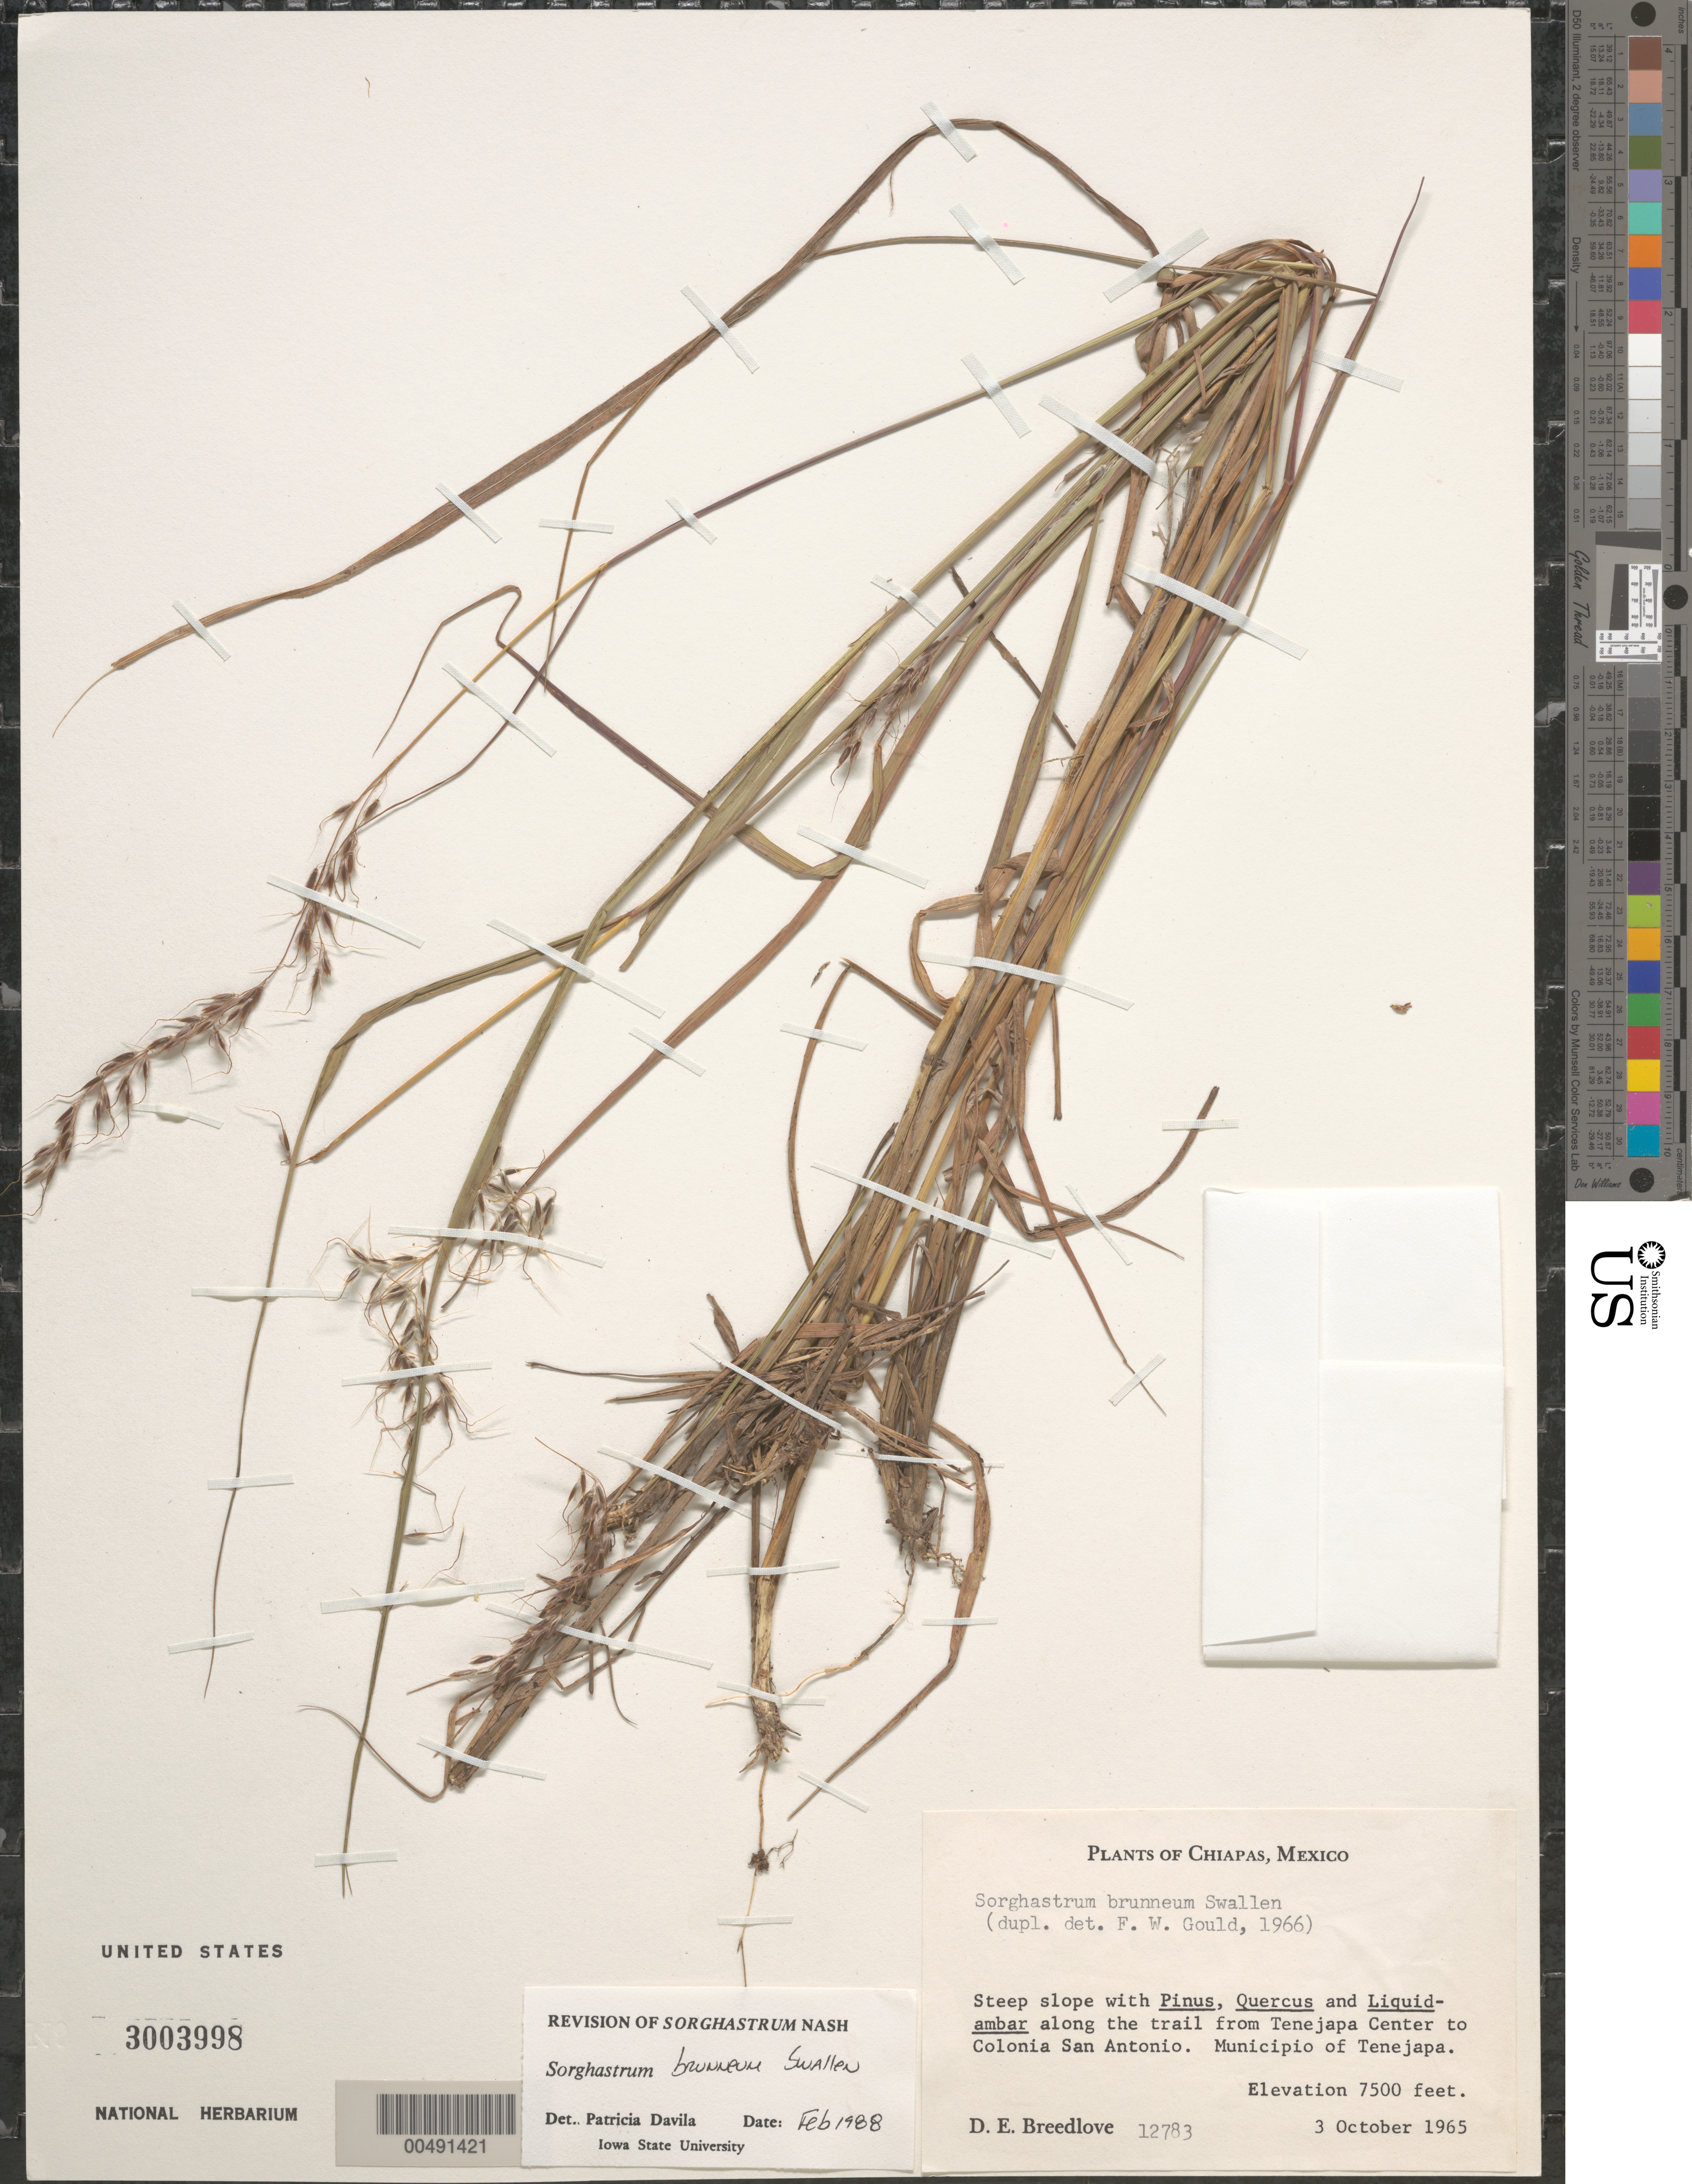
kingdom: Plantae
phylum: Tracheophyta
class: Liliopsida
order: Poales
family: Poaceae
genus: Sorghastrum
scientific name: Sorghastrum brunneum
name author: Swallen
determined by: Dávila, P. D.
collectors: D. E. Breedlove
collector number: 12783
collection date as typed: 3 Oct 1965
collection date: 1965-10-03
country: Mexico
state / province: Chiapas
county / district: Tenejapa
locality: Along the trail from Tenejapa Center to Colonia San Antonio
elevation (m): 2286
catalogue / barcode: US 3003998